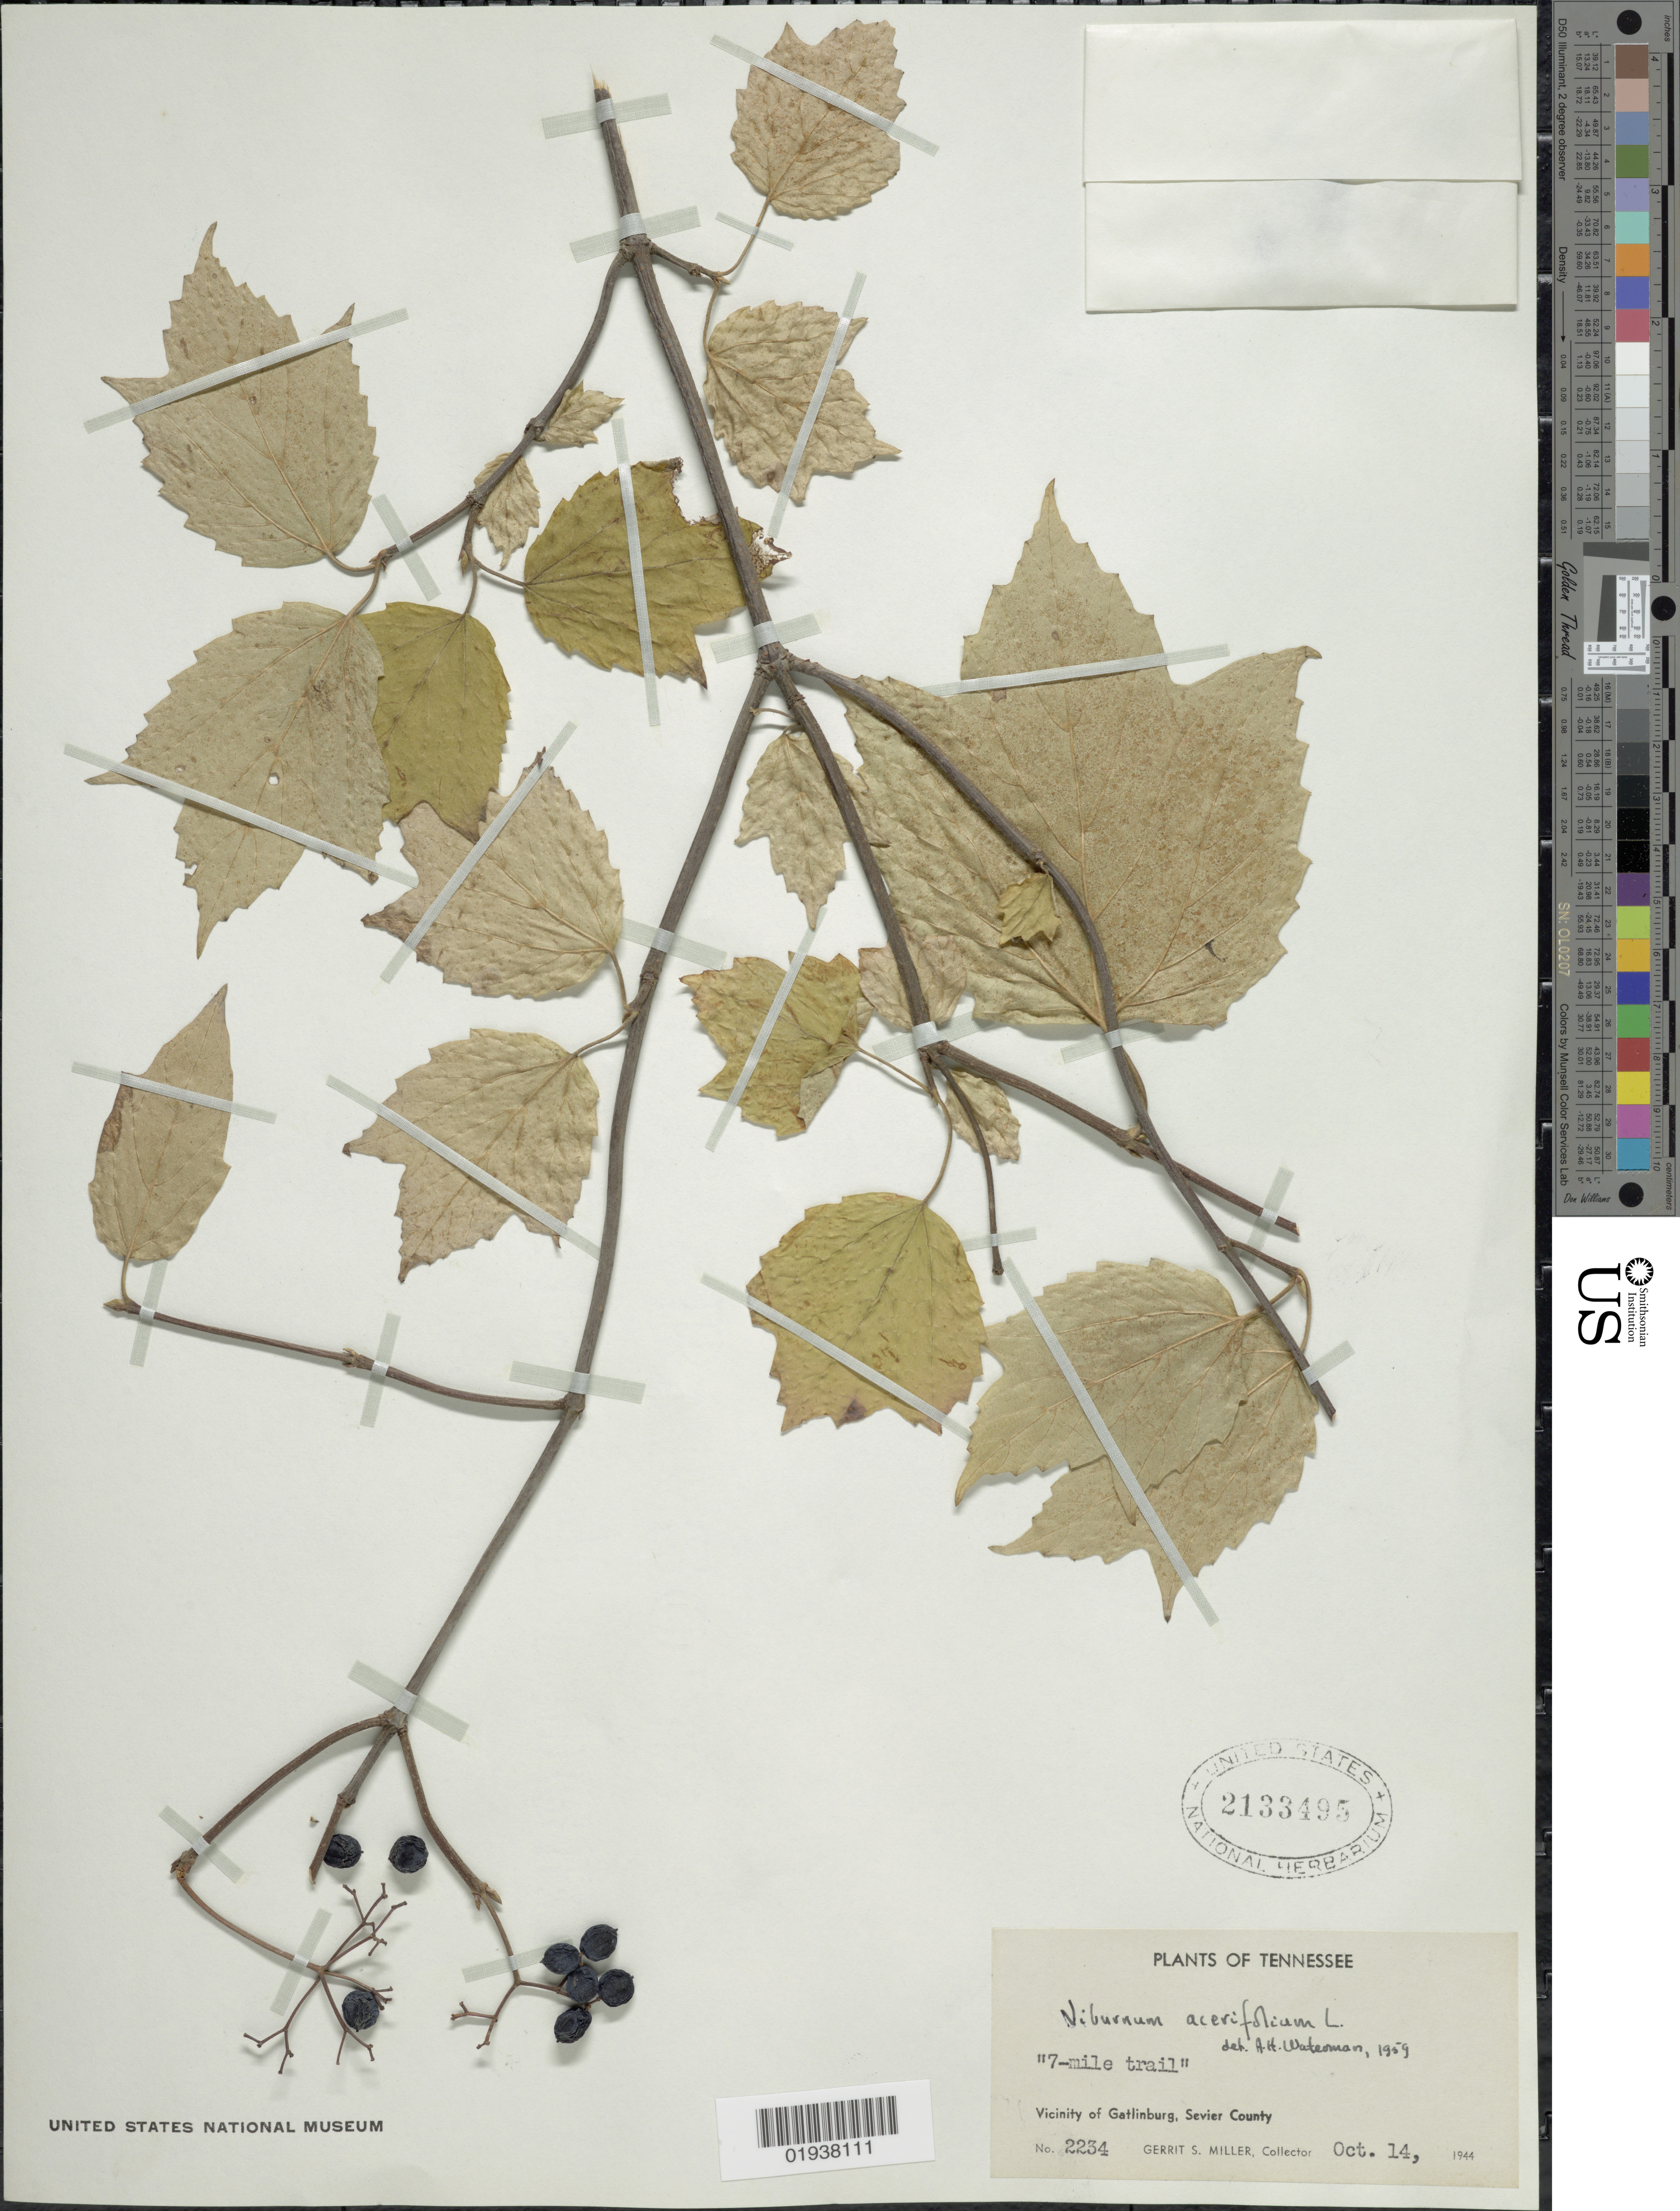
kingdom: Plantae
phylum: Tracheophyta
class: Magnoliopsida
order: Dipsacales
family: Viburnaceae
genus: Viburnum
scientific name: Viburnum acerifolium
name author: L.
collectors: G. S. Miller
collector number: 2234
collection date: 1944-10-14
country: United States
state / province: Tennessee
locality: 7-mile trail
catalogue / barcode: US 2133495